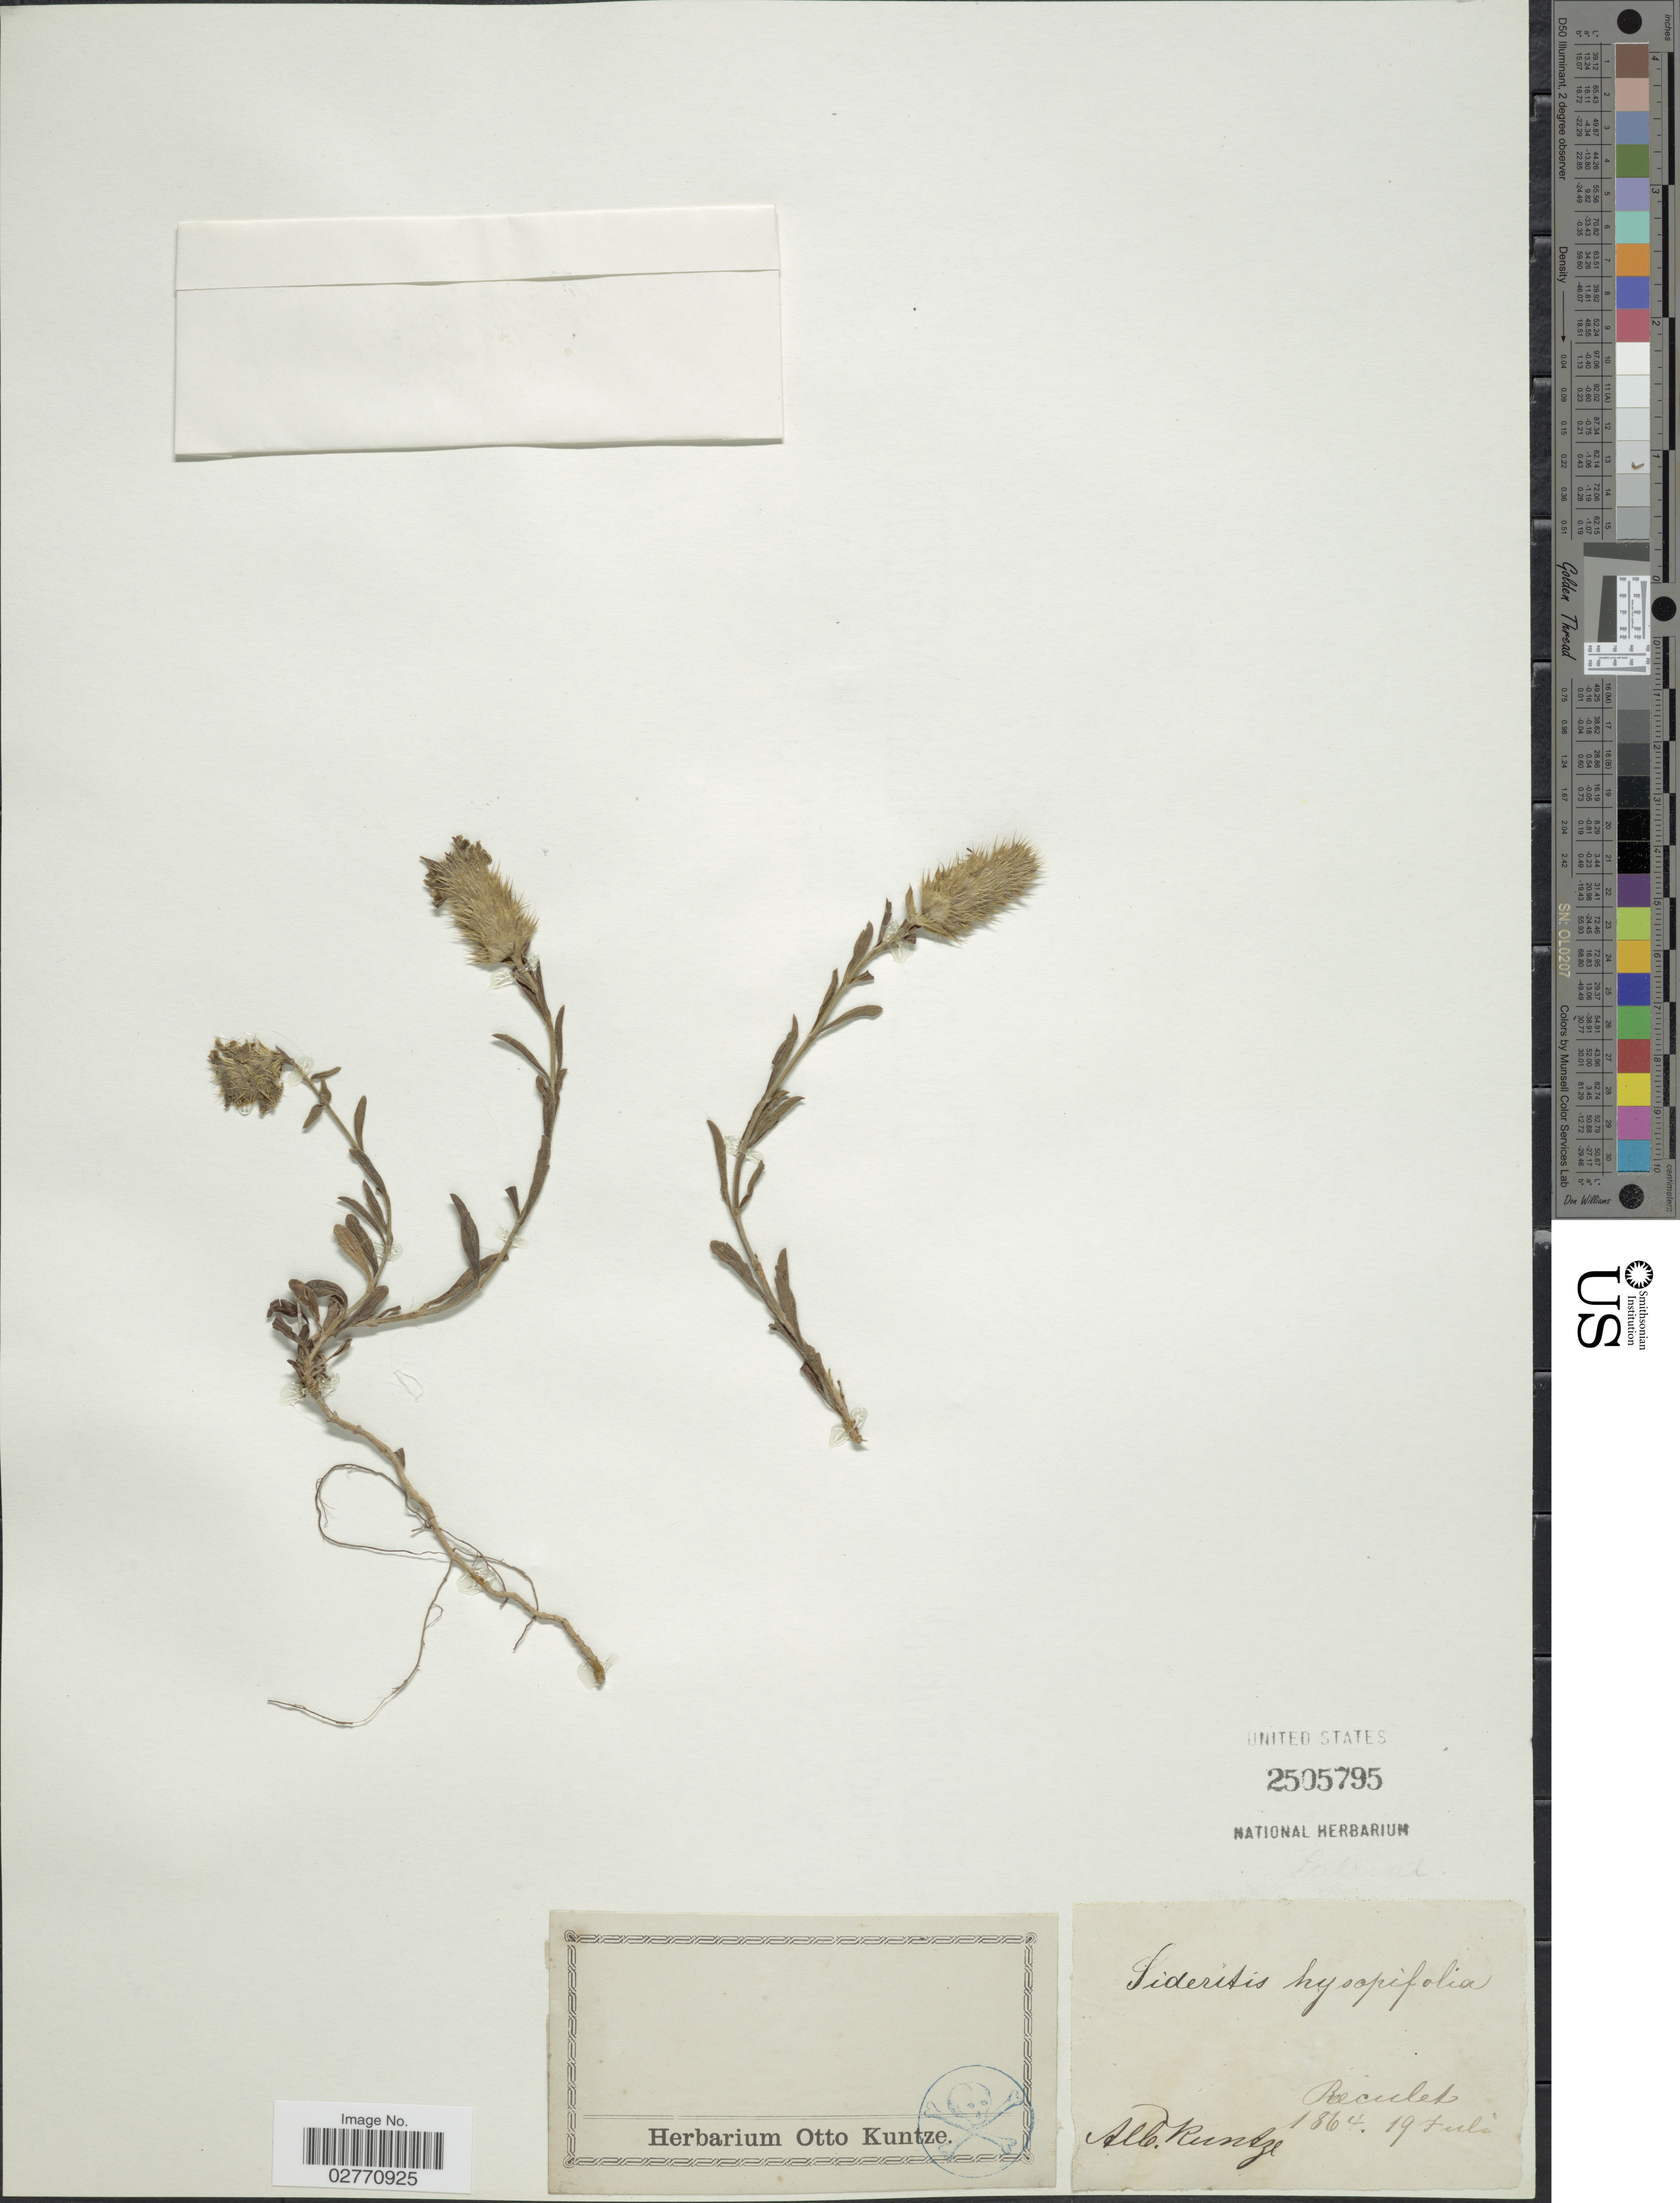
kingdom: Plantae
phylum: Tracheophyta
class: Magnoliopsida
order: Lamiales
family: Lamiaceae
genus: Sideritis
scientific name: Sideritis hyssopifolia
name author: L.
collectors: A. Kuntze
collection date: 1864-07-19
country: France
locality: Reculet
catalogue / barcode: US 2505795